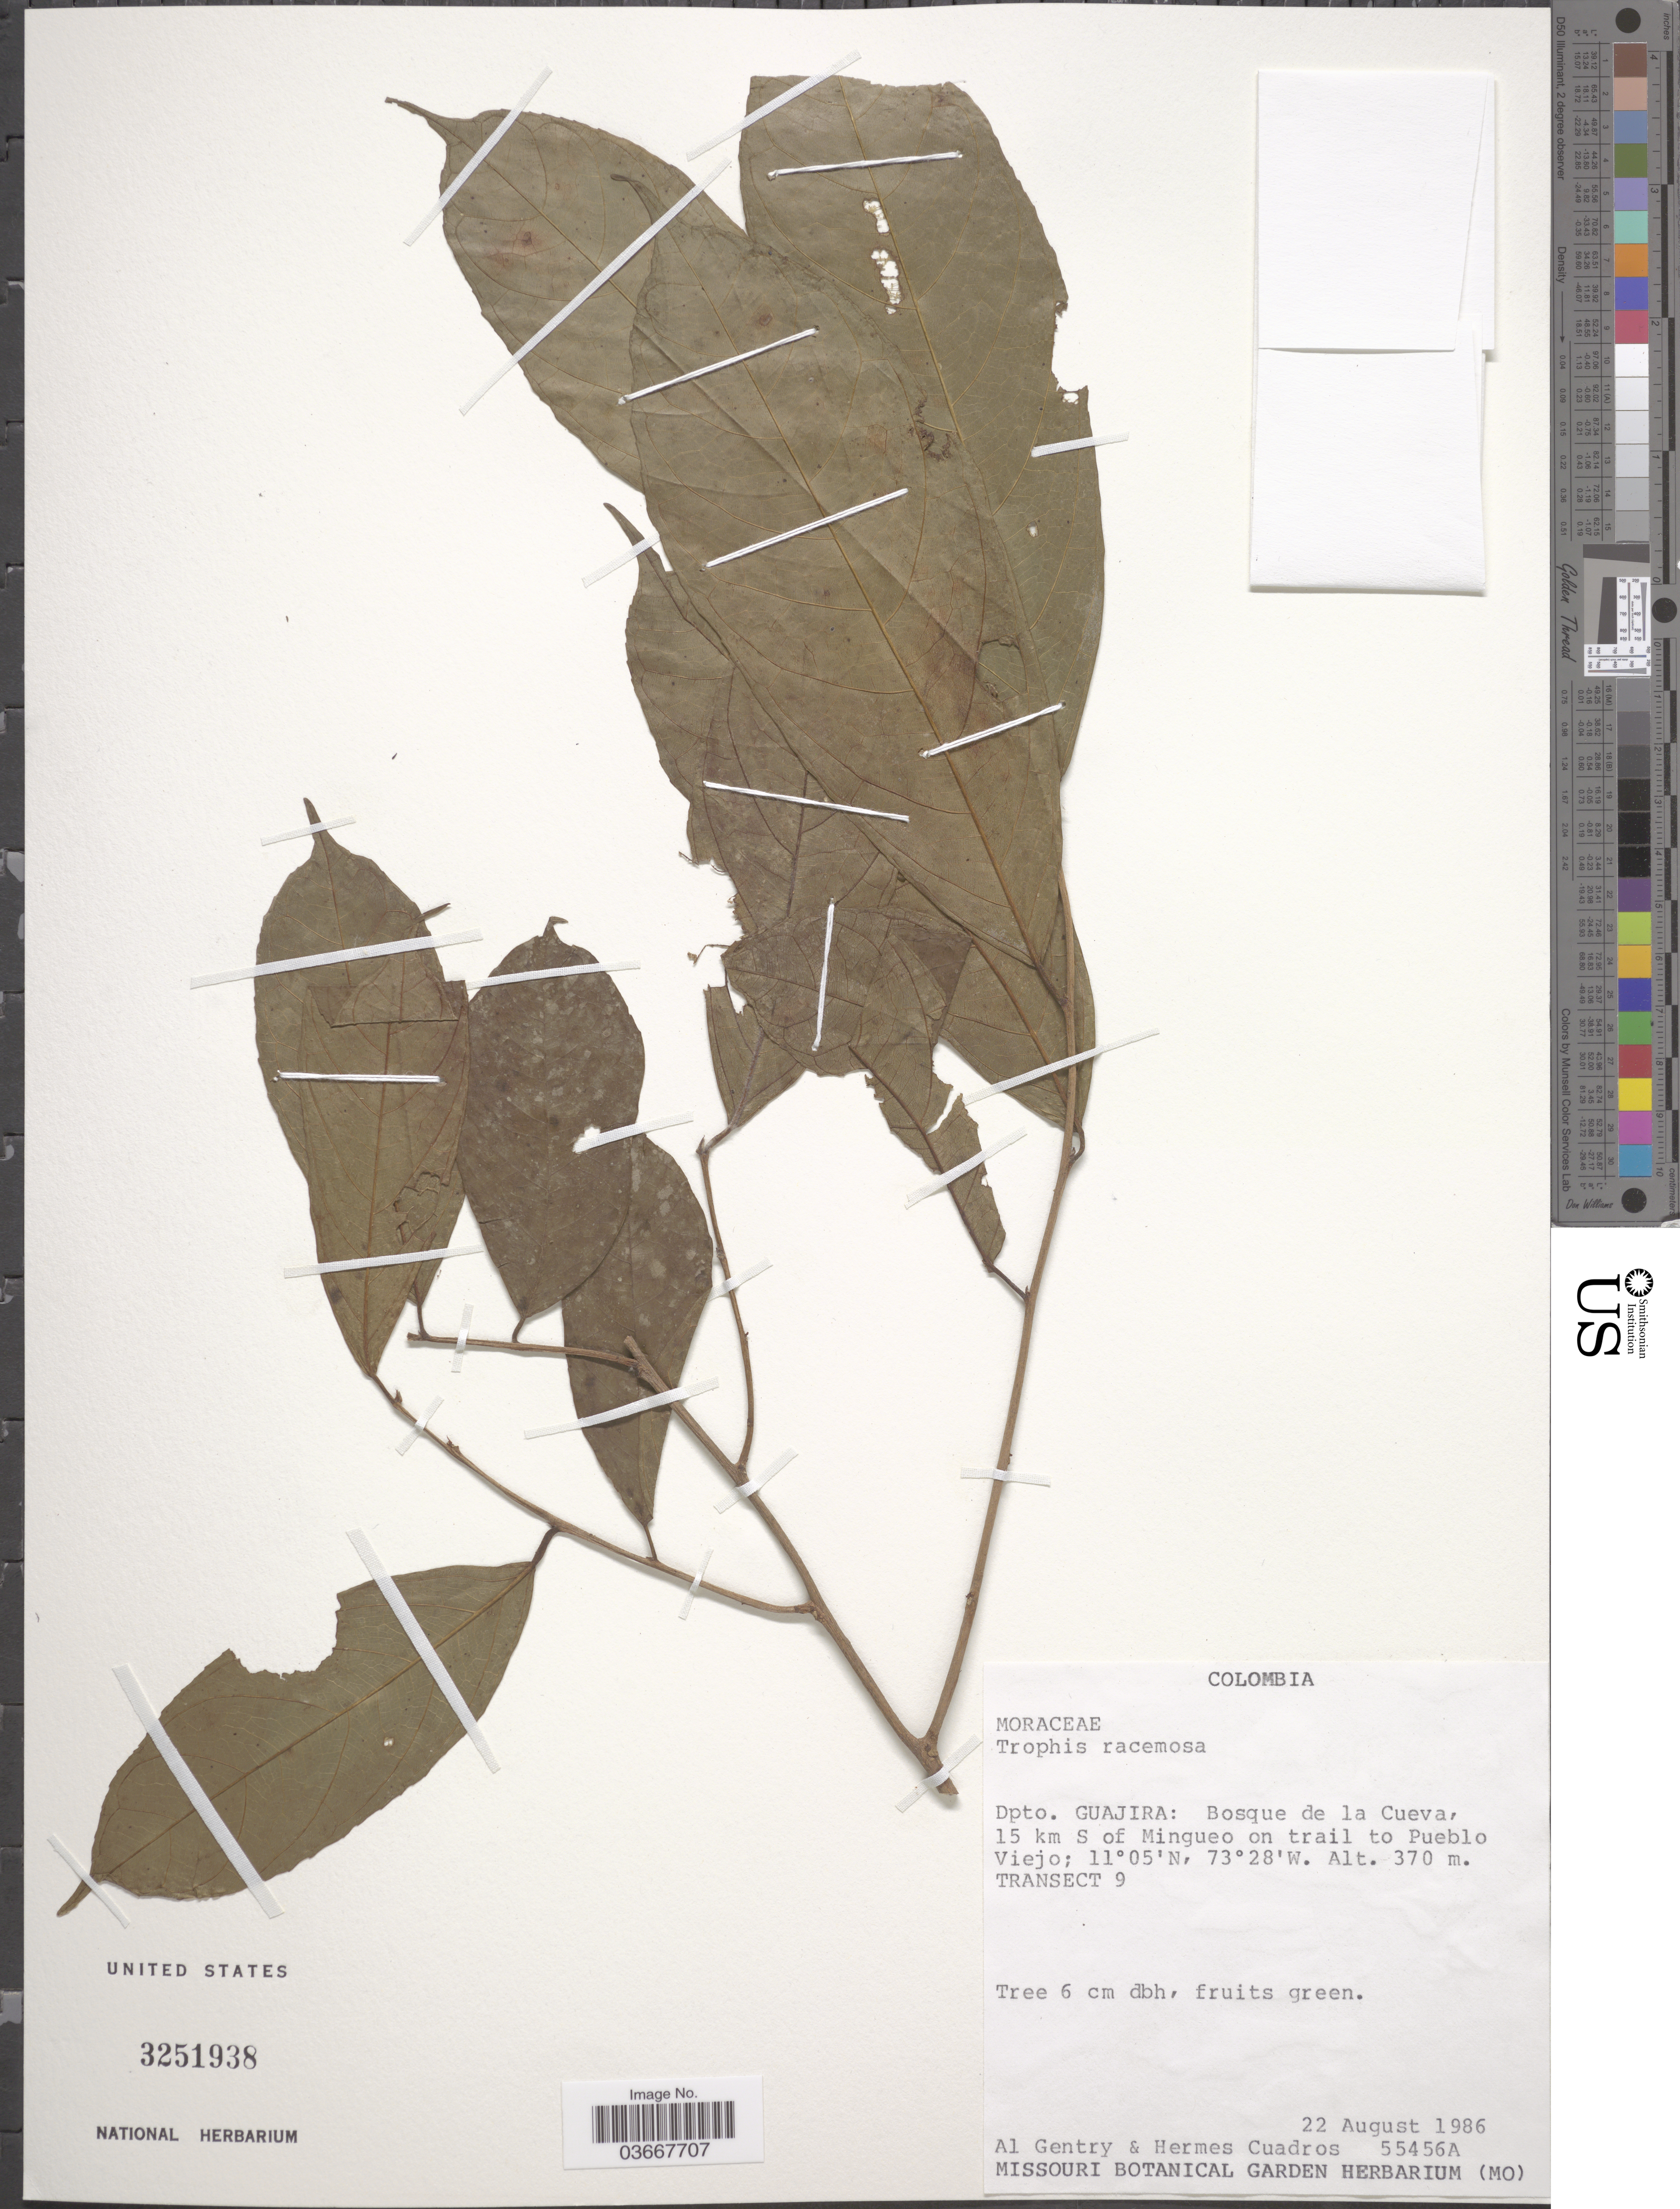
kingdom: Plantae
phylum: Tracheophyta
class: Magnoliopsida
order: Rosales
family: Moraceae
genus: Trophis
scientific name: Trophis racemosa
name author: (L.) Urb.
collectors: A. H. Gentry & H. Cuadros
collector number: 55456A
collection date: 1986-08-22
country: Colombia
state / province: La Guajira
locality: Dpto. Guajira: Bosque de la Cueva, 15 km S of Mingueo on trail to Pueblo Viejo. Transect 9.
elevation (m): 370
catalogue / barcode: US 3251938